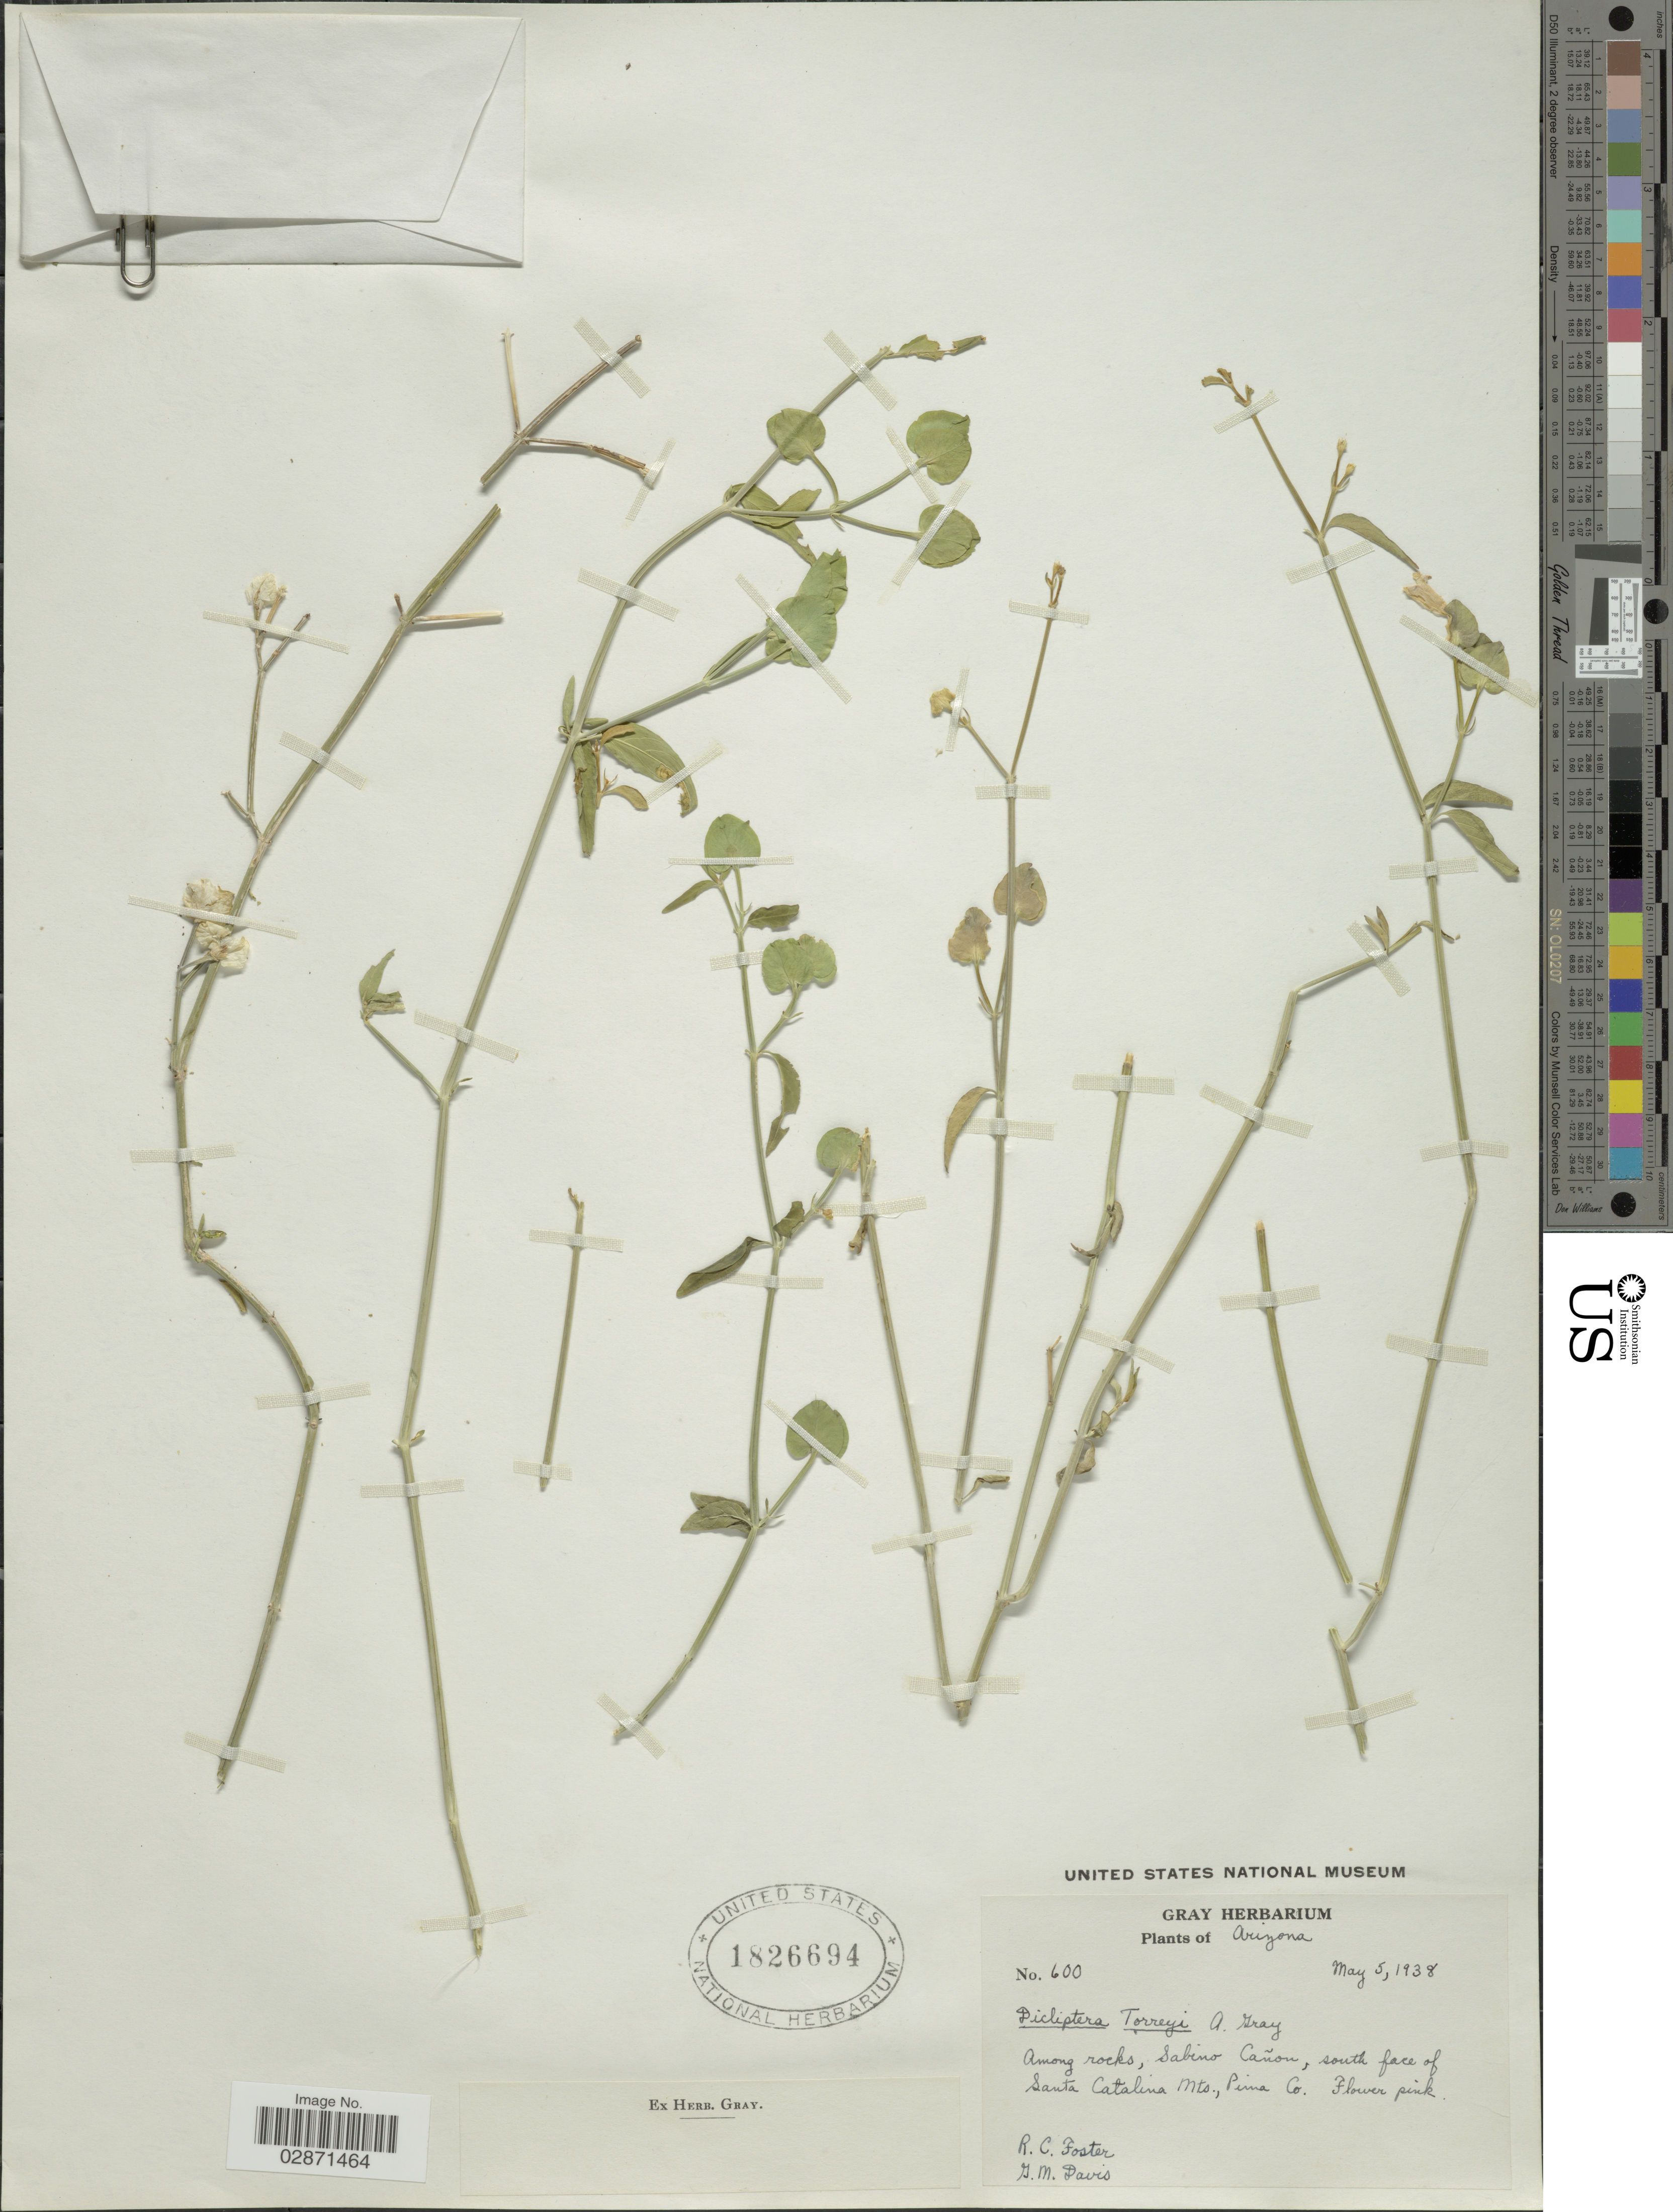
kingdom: Plantae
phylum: Tracheophyta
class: Magnoliopsida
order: Lamiales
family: Acanthaceae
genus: Dicliptera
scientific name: Dicliptera resupinata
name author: (Vahl) Juss.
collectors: R. C. Foster & I. Davis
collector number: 600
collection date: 1938-05-05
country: United States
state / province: Arizona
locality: Sabino Cañon, south face of Santa Catalina Mts., Pima Co.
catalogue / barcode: US 1826694